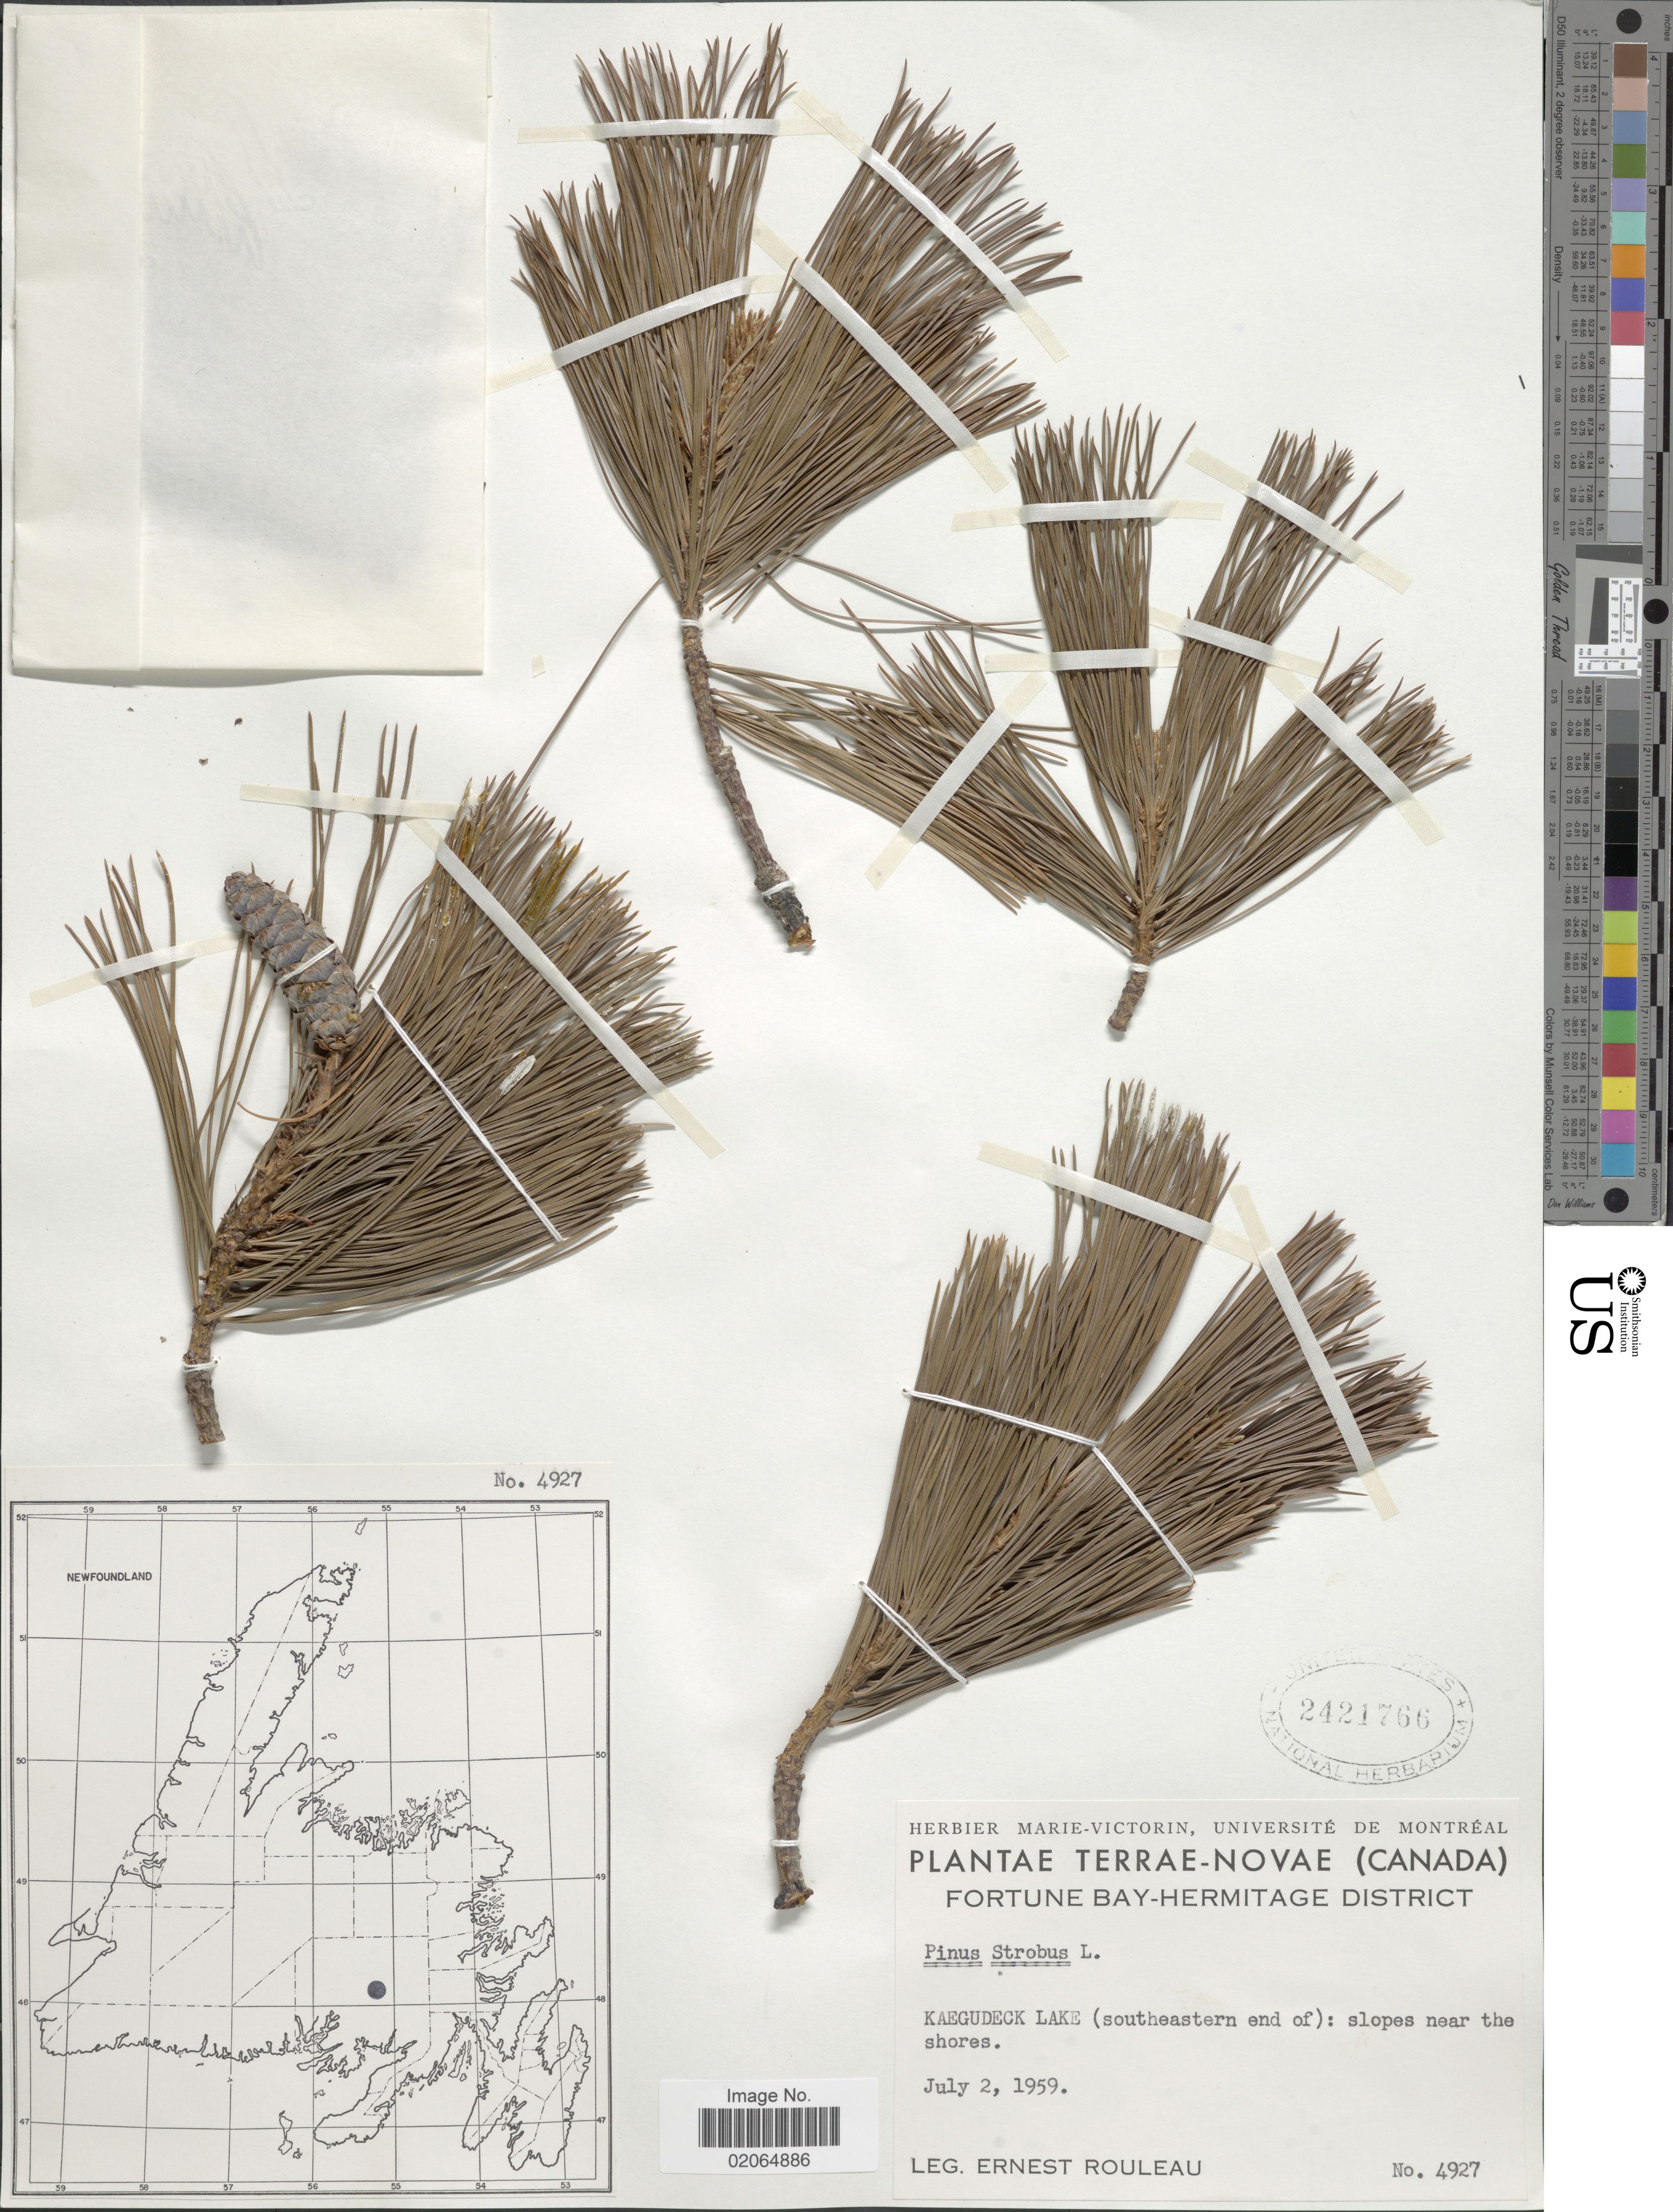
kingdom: Plantae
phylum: Tracheophyta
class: Pinopsida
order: Pinales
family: Pinaceae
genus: Pinus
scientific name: Pinus strobus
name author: L.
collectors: E. Rouleau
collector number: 4927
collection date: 1959-07-02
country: Canada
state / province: Newfoundland and Labrador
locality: Terrae-Novae, Fortune Bay-Hermitage District, Kaegudeck Lake (southeastern end of)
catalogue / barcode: US 2421766